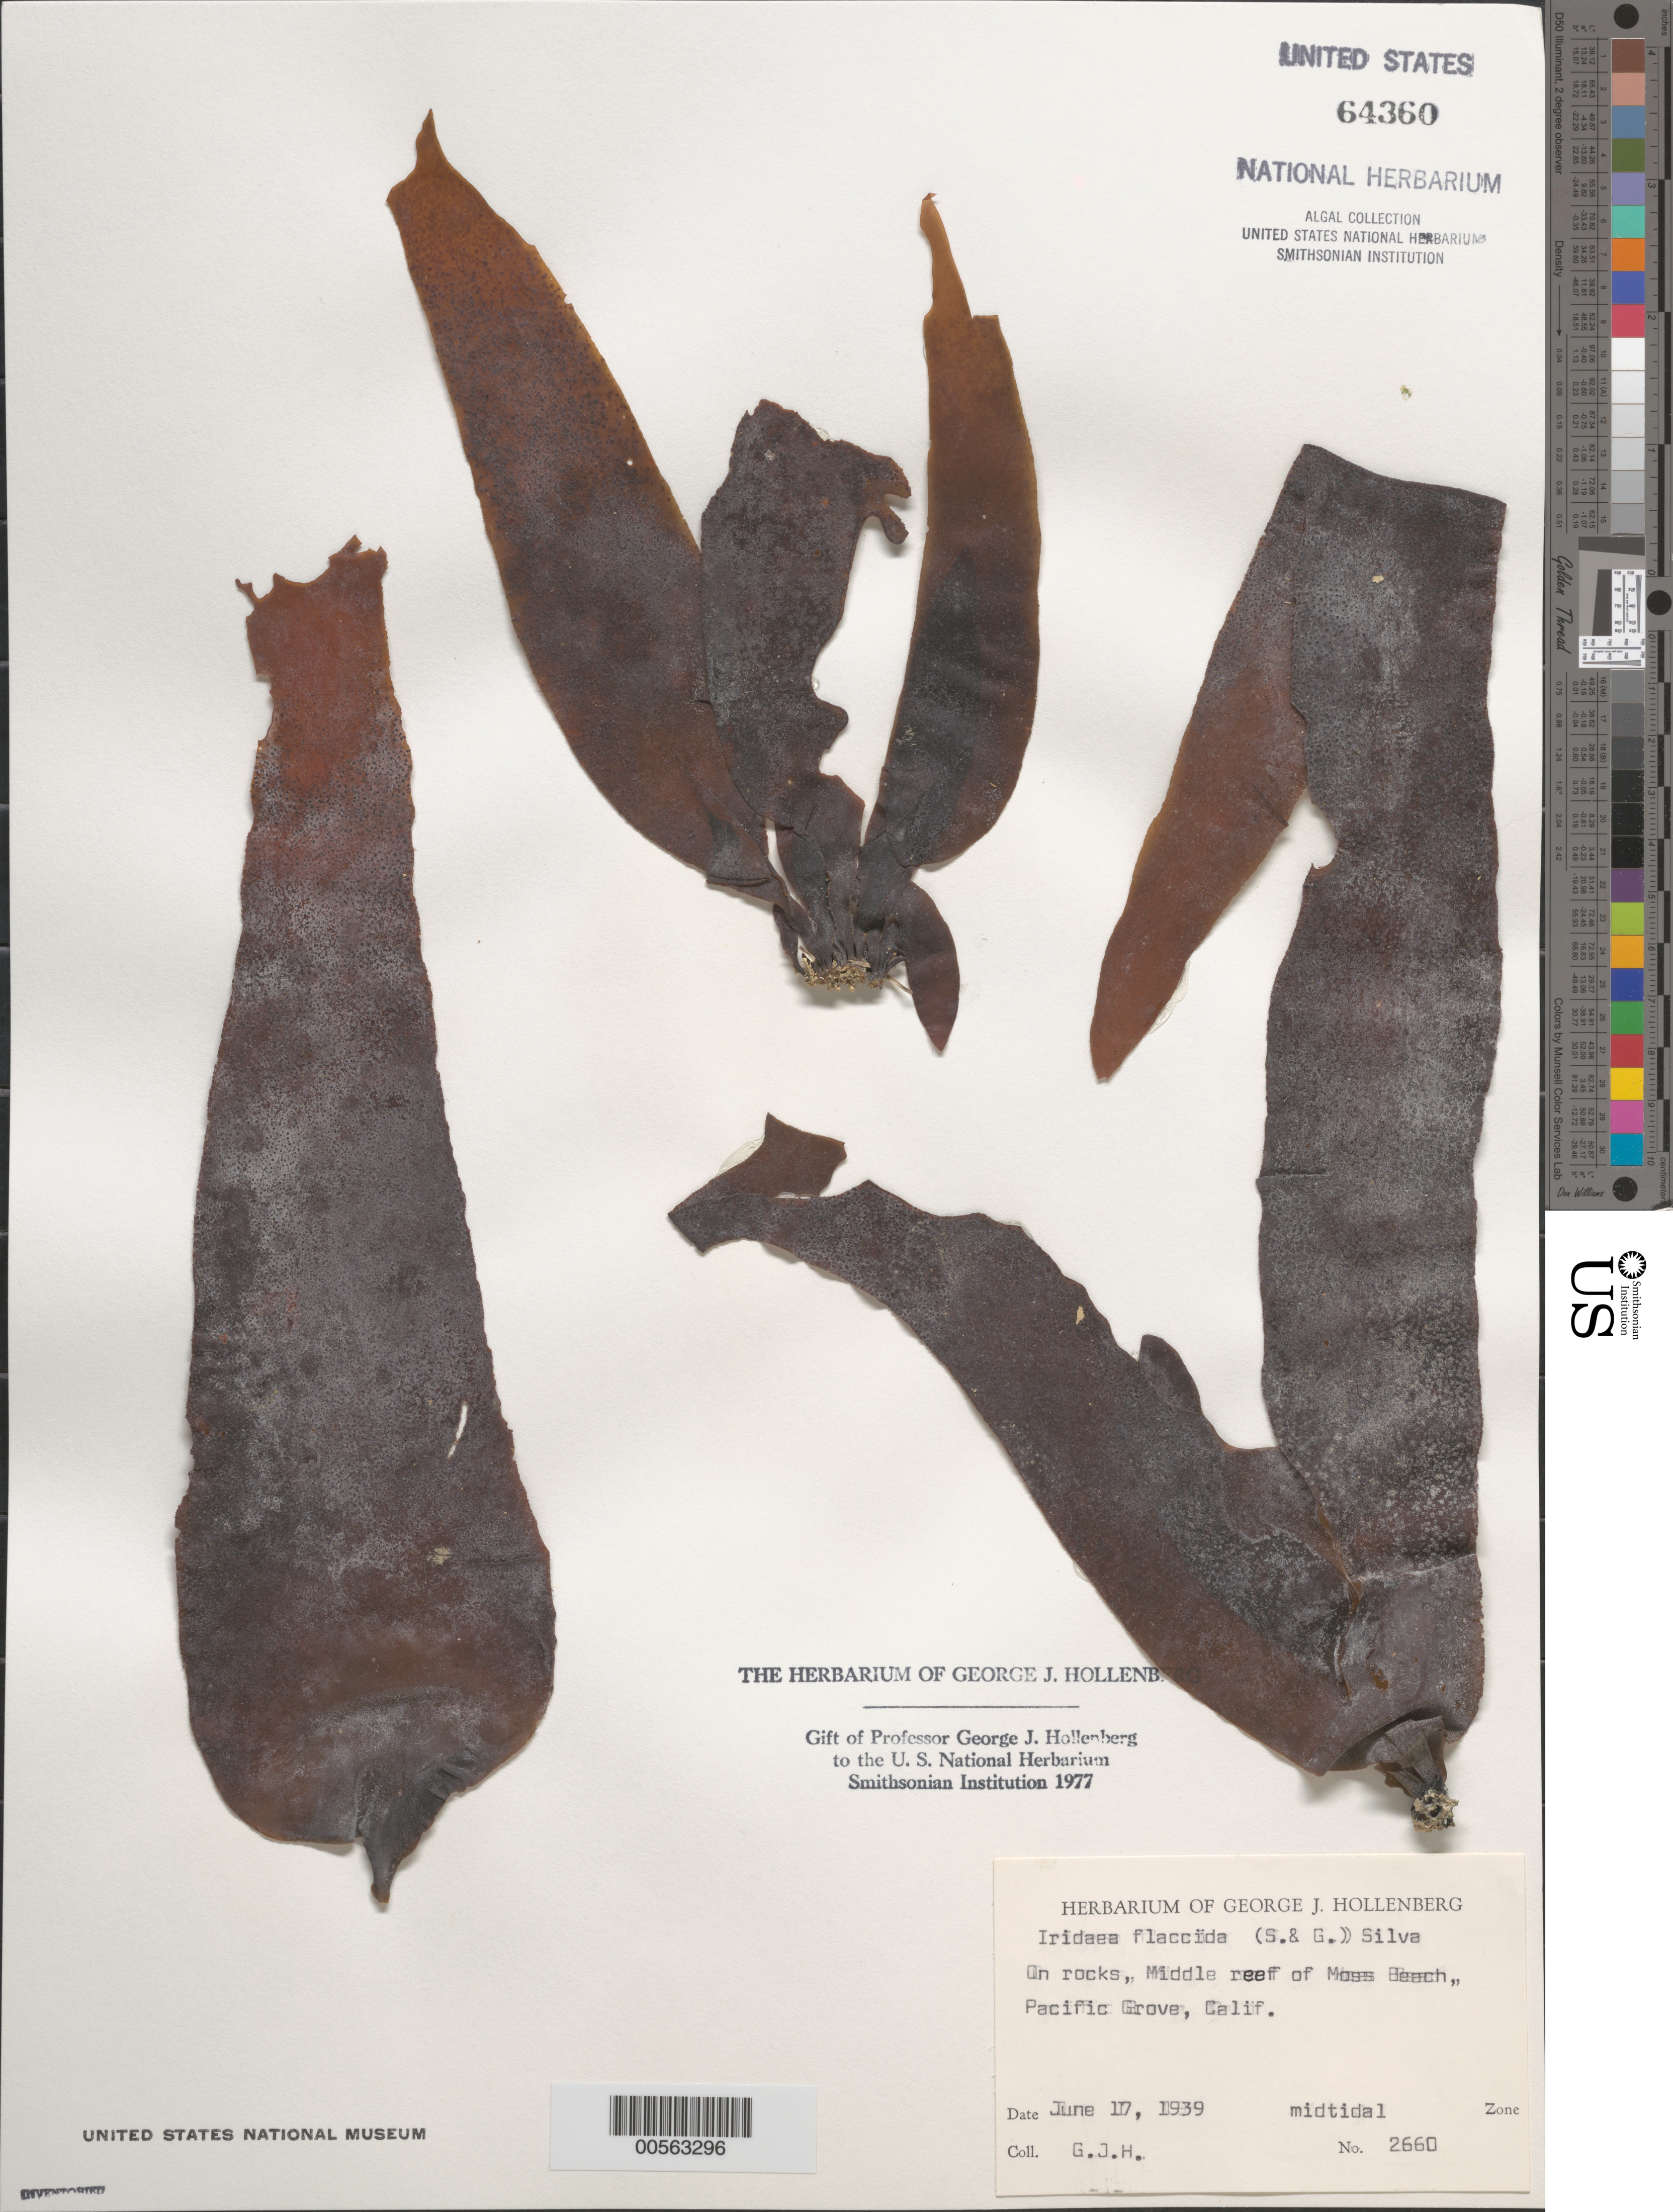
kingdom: Plantae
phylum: Rhodophyta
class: Florideophyceae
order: Gigartinales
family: Gigartinaceae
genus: Mazzaella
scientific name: Mazzaella flaccida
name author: (Setchell & N.L. Gardner) Fredericq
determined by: Algae name updating Project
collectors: G. Hollenberg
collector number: GJH 2660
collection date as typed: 17 Jun 1939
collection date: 1939-06-17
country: United States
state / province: California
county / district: Monterey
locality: Middle reef of Moss Beach, Pacific Grove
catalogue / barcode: US 64360